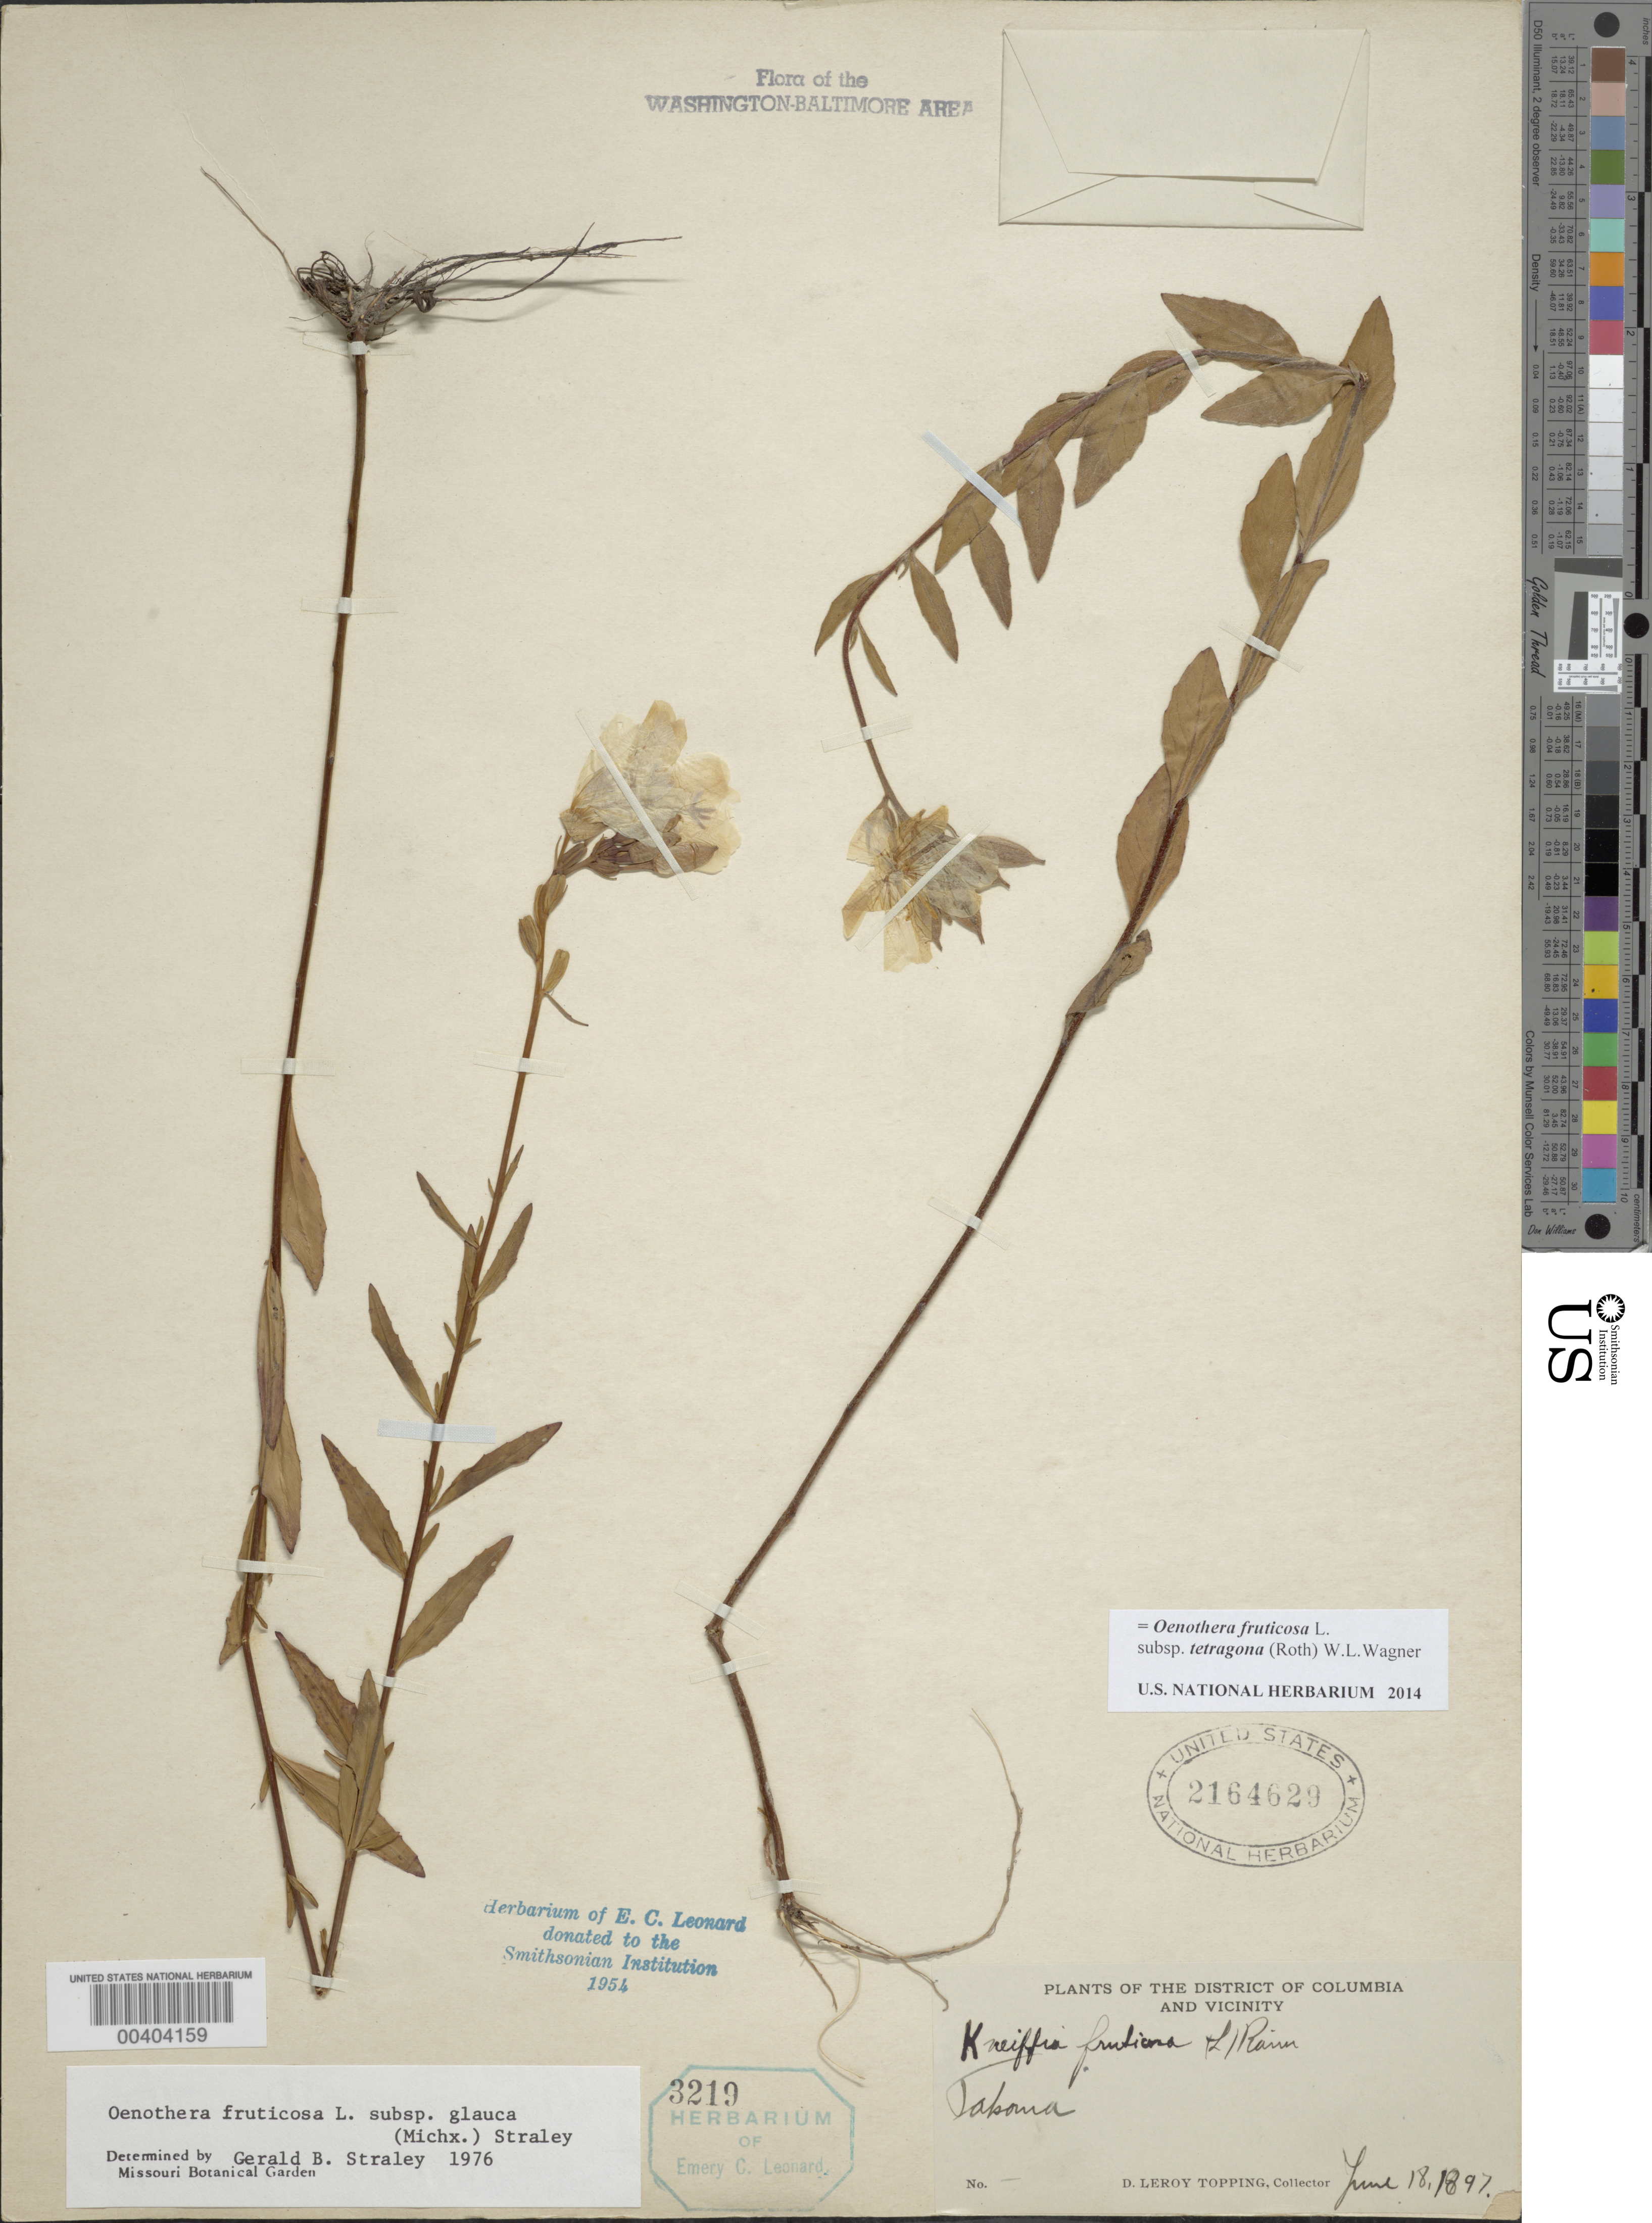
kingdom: Plantae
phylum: Tracheophyta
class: Magnoliopsida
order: Myrtales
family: Onagraceae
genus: Oenothera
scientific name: Oenothera fruticosa subsp. tetragona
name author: (Roth) W.L. Wagner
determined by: Wagner, W. L., (BOT), Smithsonian Institution - National Museum of Natural History (UNITED STATES)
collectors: D. L. Topping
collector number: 3219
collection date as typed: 18 Jun 1897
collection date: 1897-06-18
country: United States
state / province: District of Columbia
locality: Takoma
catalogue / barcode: US 2164629